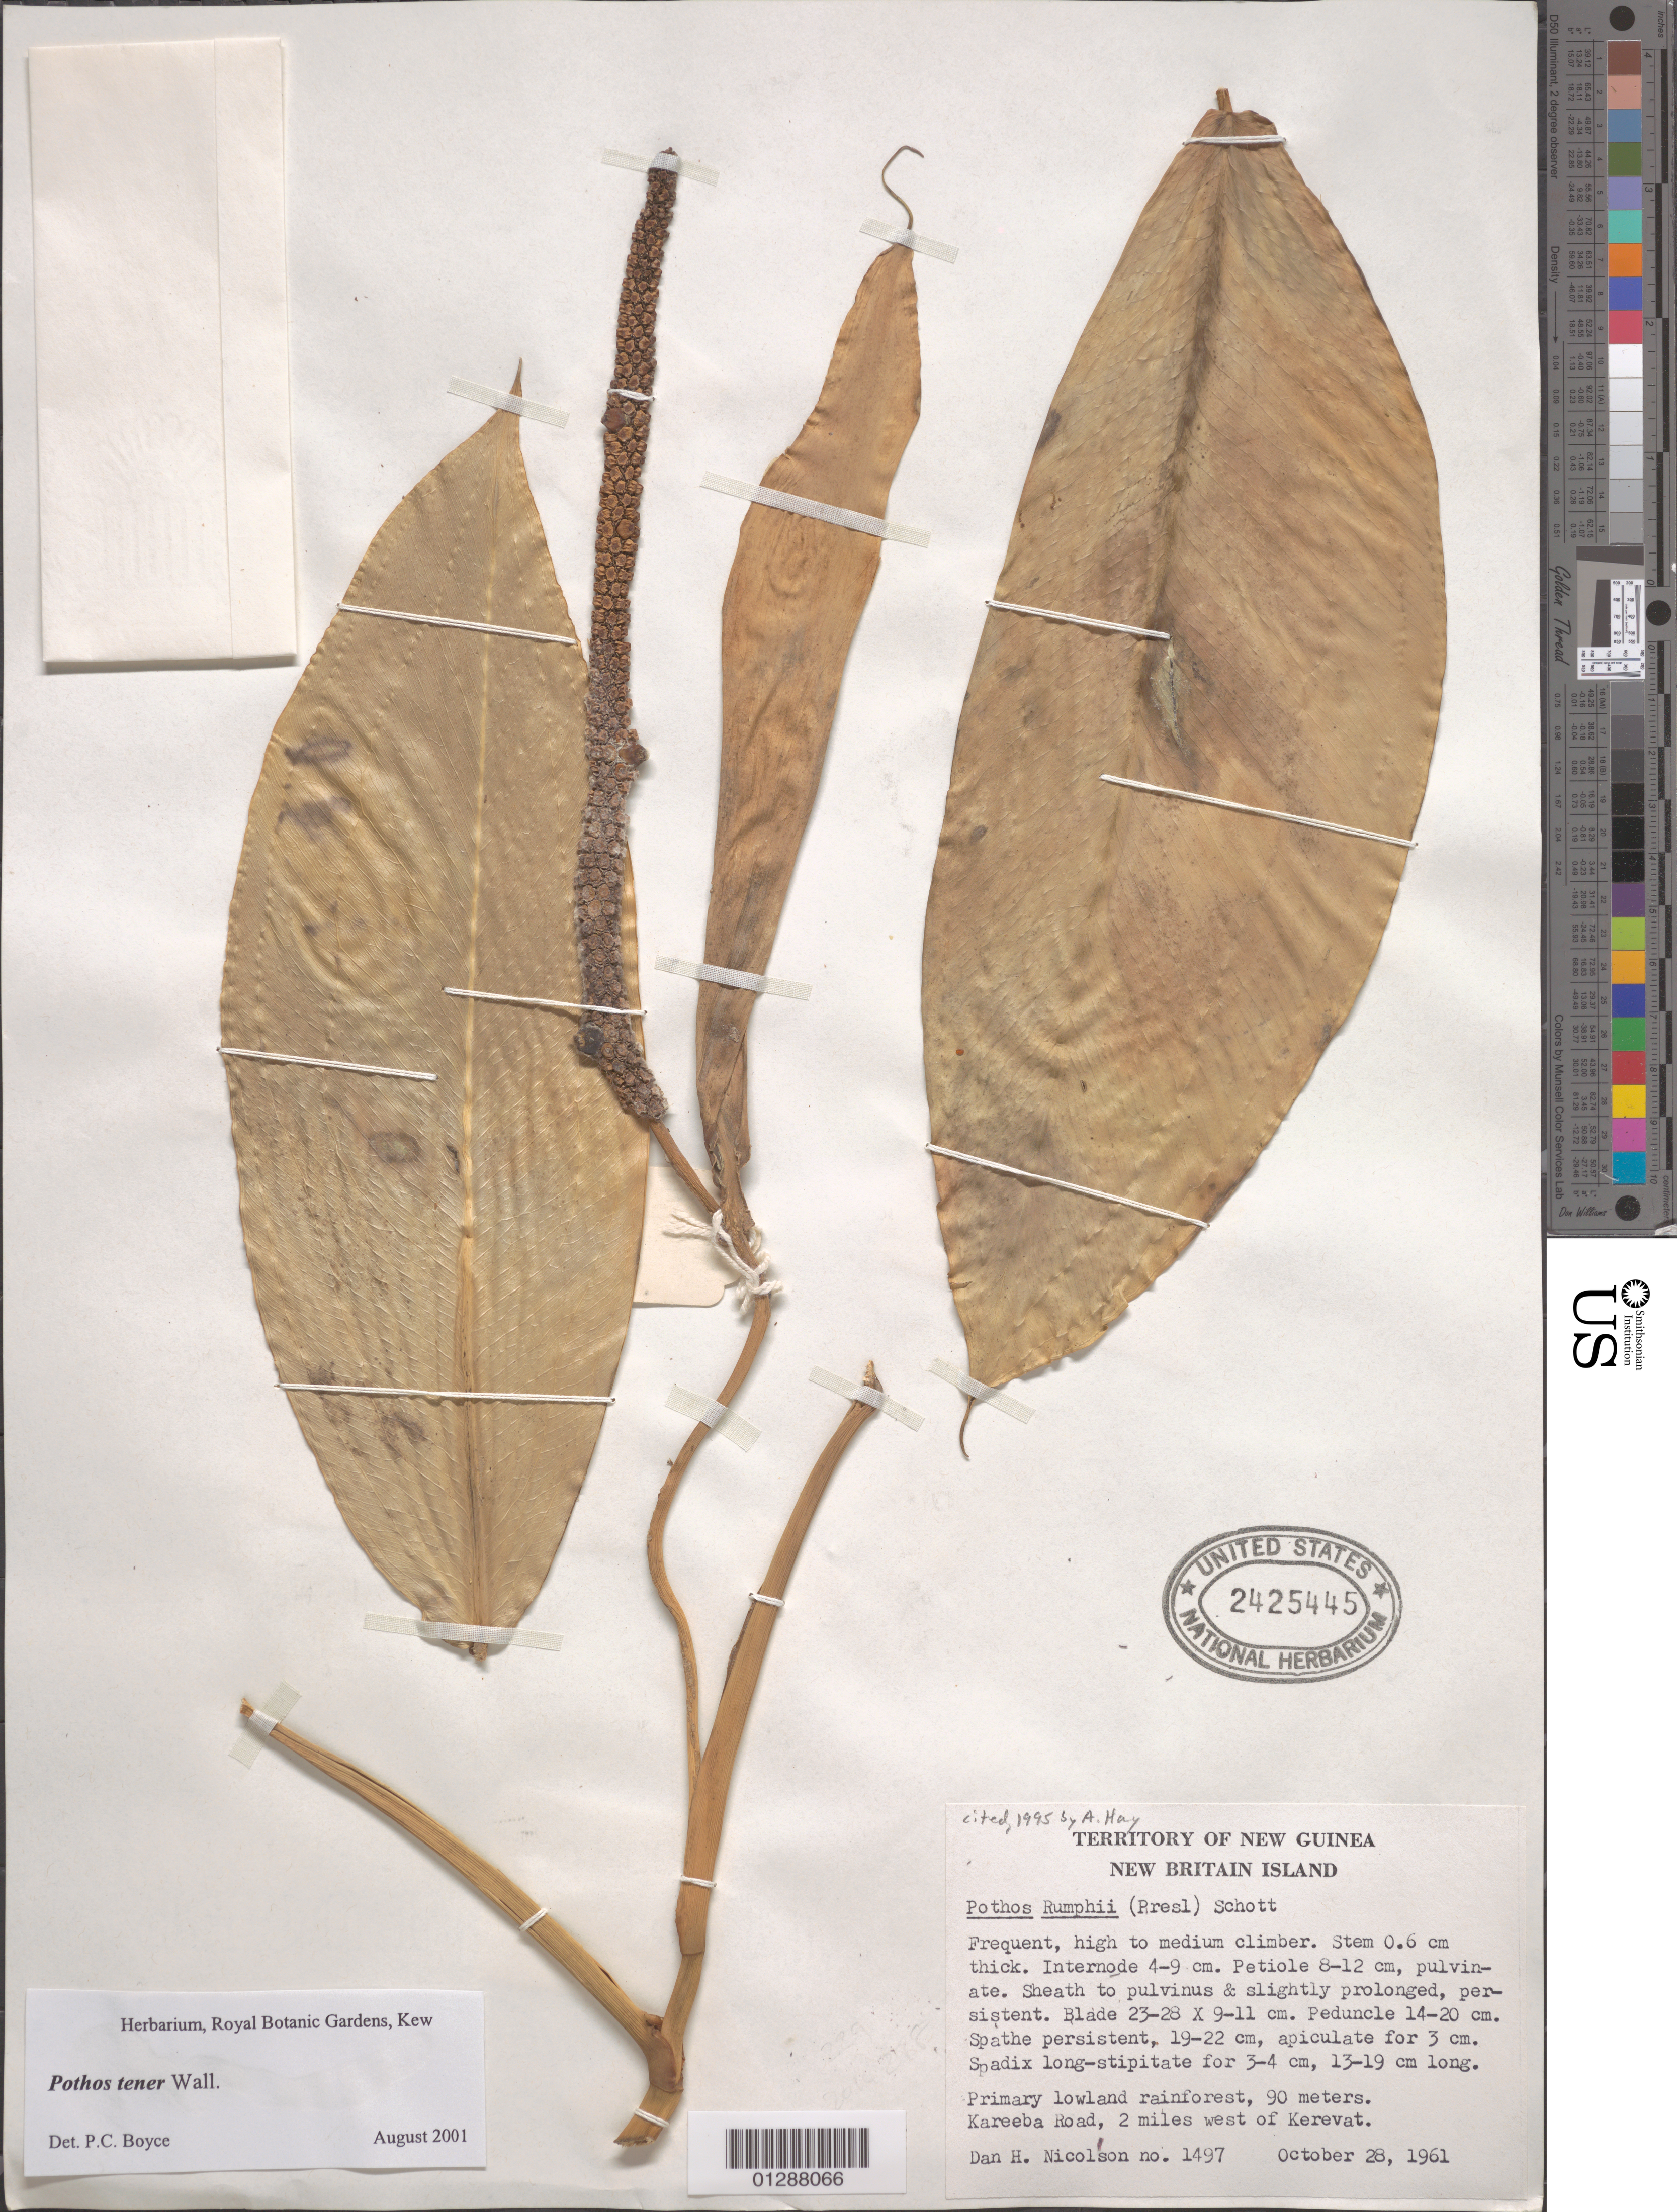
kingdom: Plantae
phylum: Tracheophyta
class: Liliopsida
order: Alismatales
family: Araceae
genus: Pothos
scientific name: Pothos tener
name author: Wall.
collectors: D. H. Nicolson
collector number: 1497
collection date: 1961-10-28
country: Papua New Guinea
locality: Territory of New Guinea. New Britain Island. Kareeba Road, 2 miles west of Kerevat.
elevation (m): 90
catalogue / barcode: US 2425445